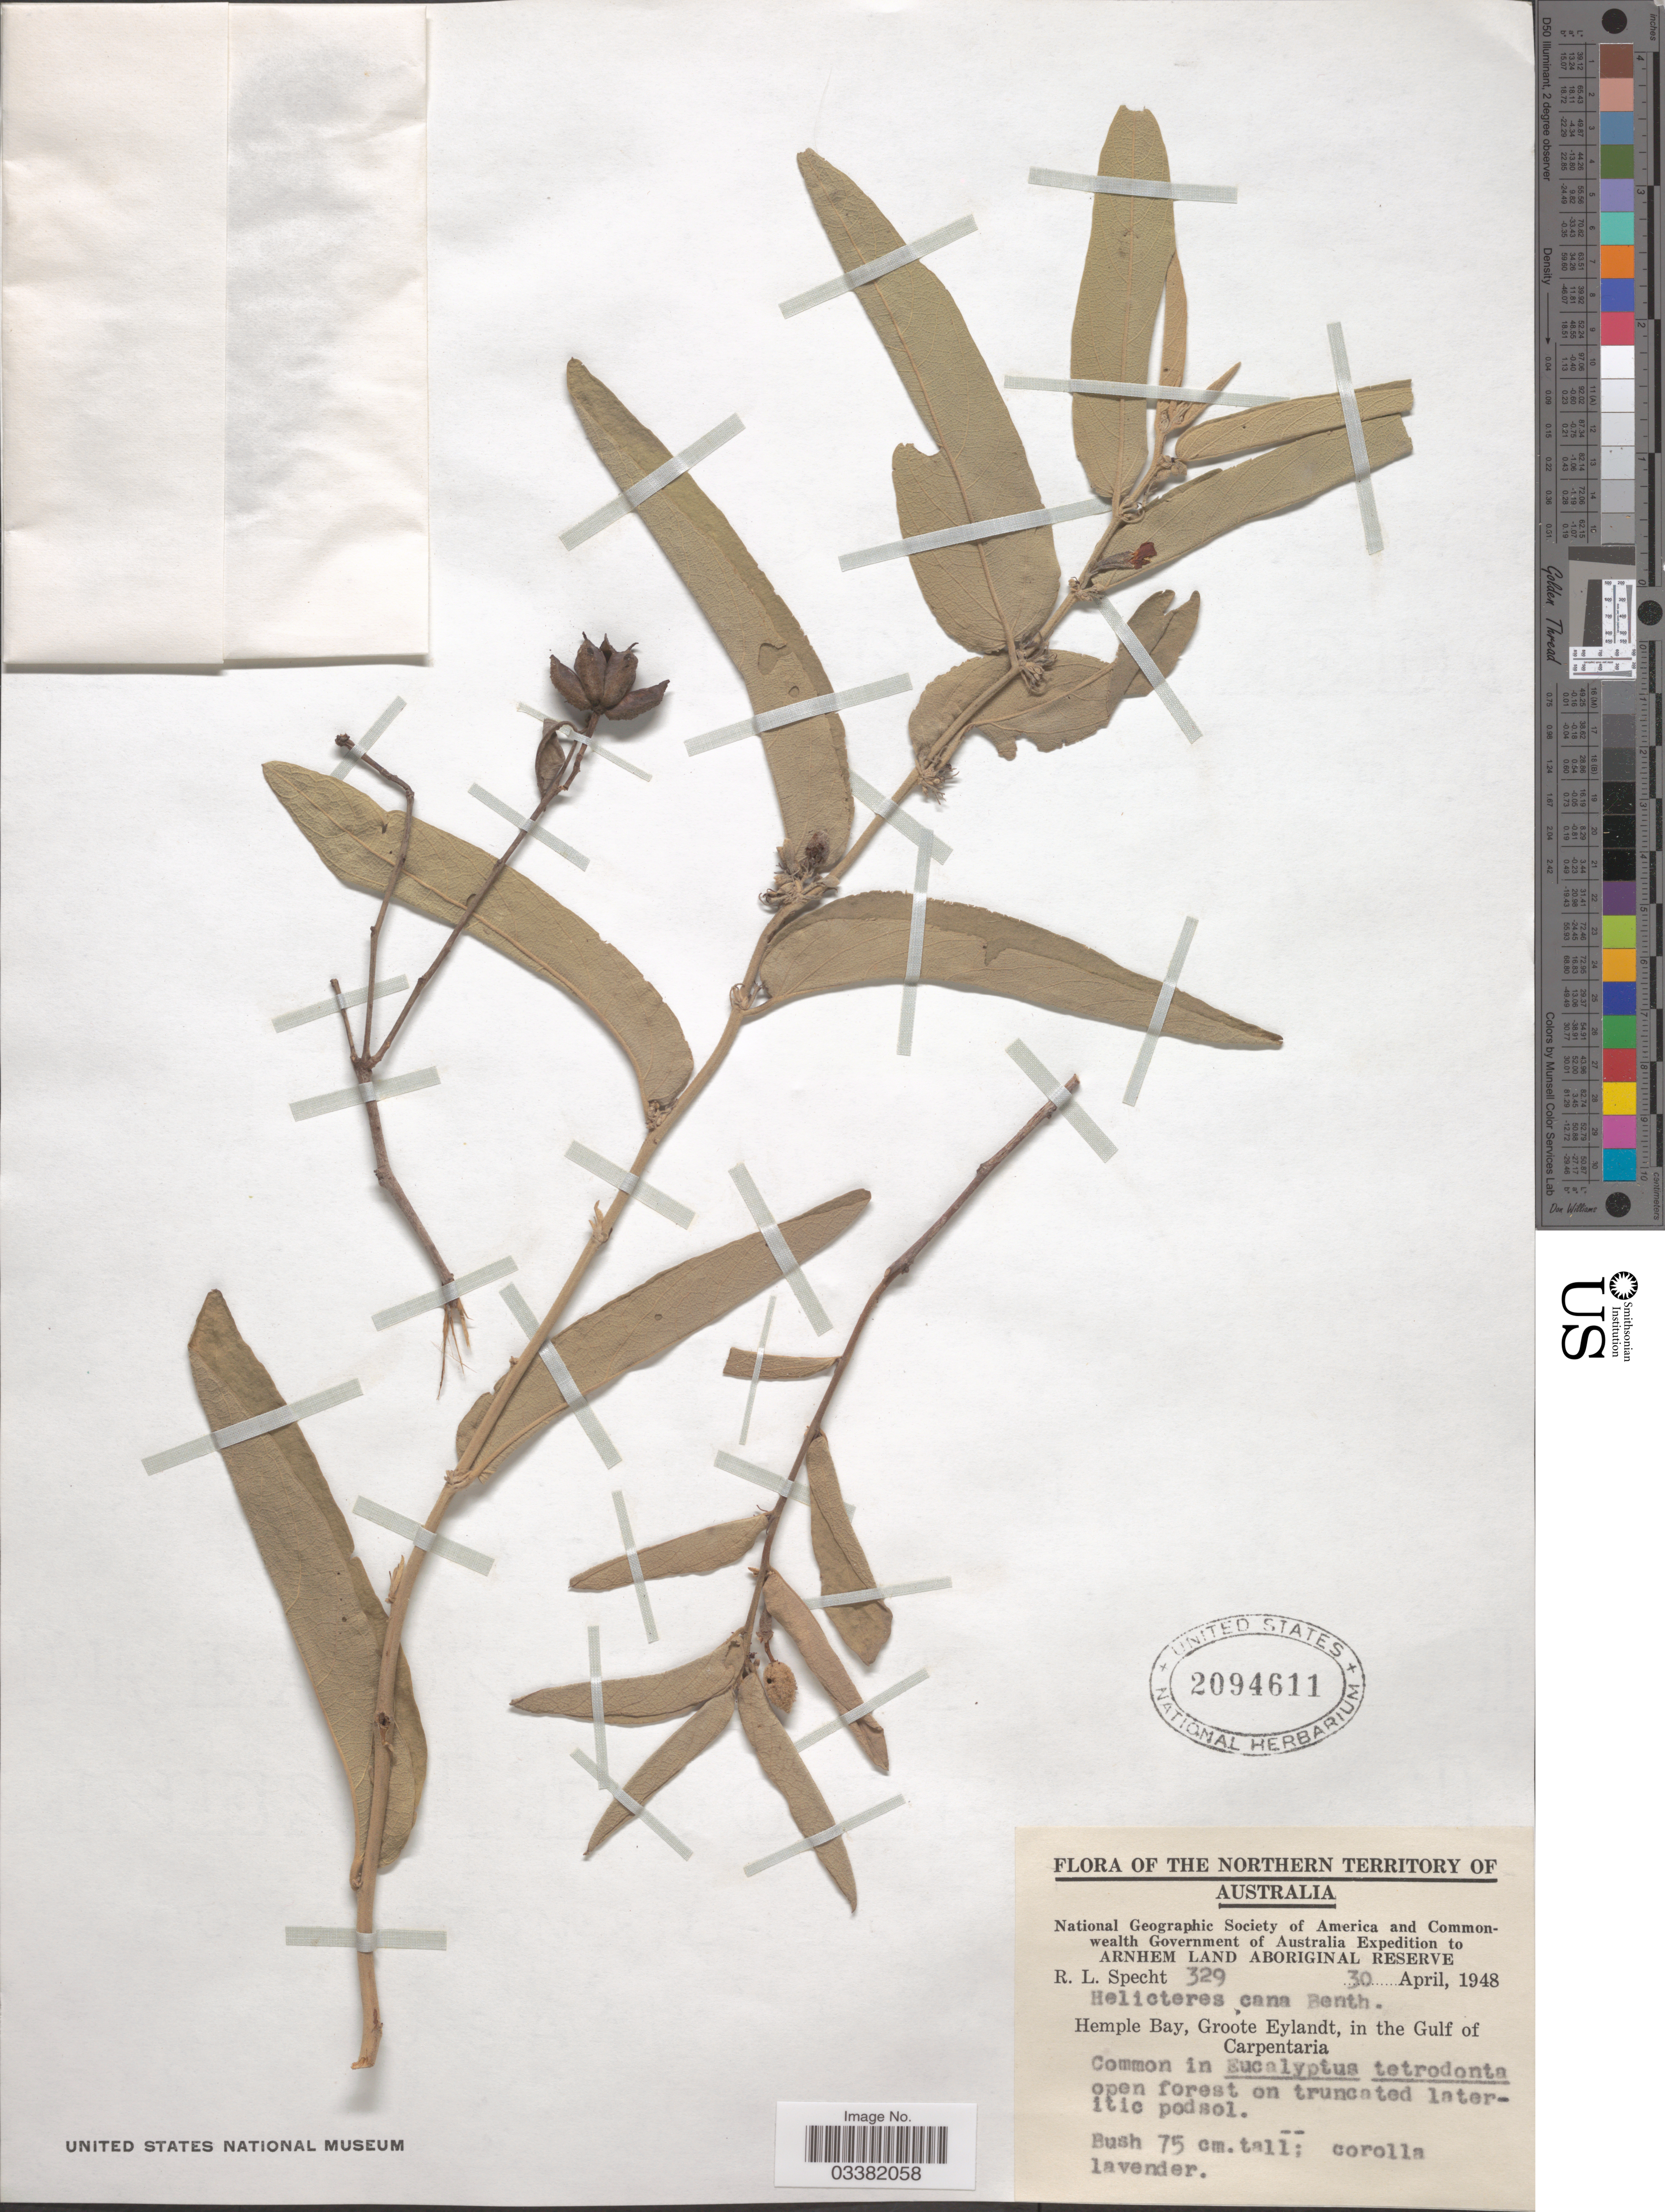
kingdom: Plantae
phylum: Tracheophyta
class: Magnoliopsida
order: Malvales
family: Malvaceae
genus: Helicteres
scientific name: Helicteres cana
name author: Benth.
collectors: R. L. Specht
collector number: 329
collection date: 1948-04-30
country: Australia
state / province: Northern Territory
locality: Hemple Bay, Groote Eylandt, in the Gulf of Carpentaria.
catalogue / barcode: US 2094611